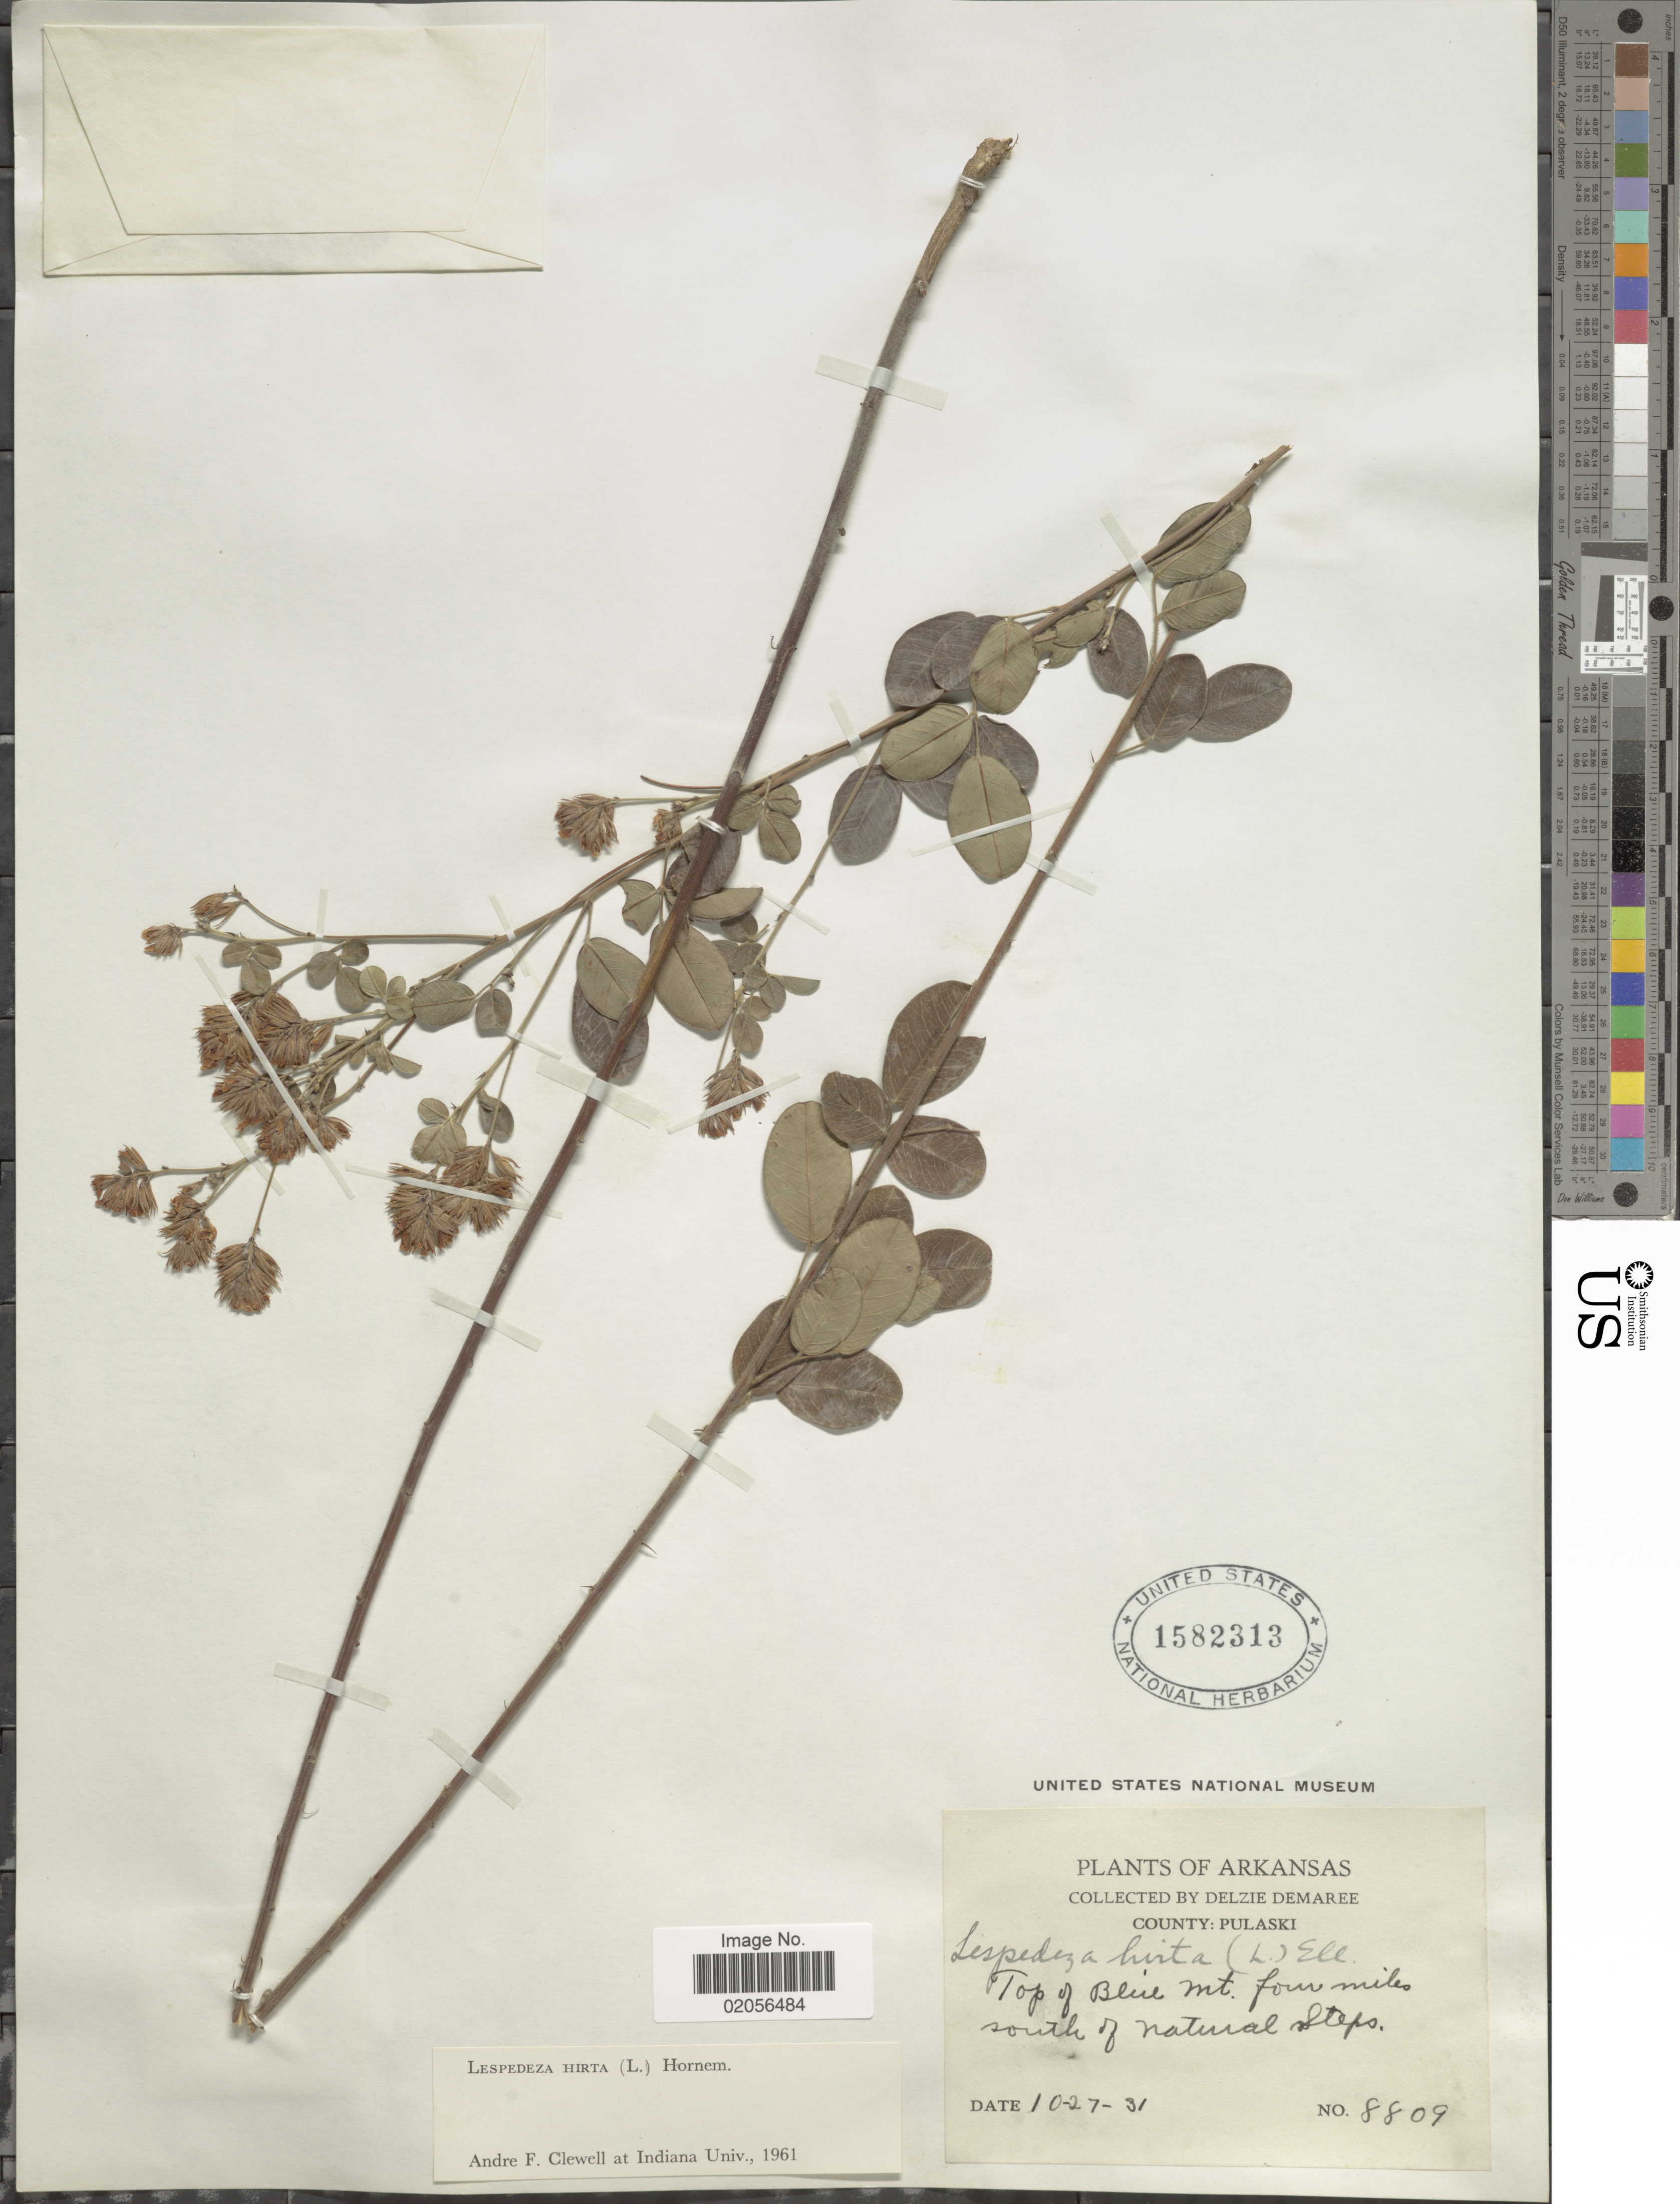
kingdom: Plantae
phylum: Tracheophyta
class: Magnoliopsida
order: Fabales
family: Fabaceae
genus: Lespedeza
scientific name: Lespedeza hirta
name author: (L.) Hornem.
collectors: D. Demaree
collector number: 8809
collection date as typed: Transcribed d/m/y: 27/10/31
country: United States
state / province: Arkansas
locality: County: Pulaski, Top of Blue Mt. four miles south of Natural Steps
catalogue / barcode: US 1582313